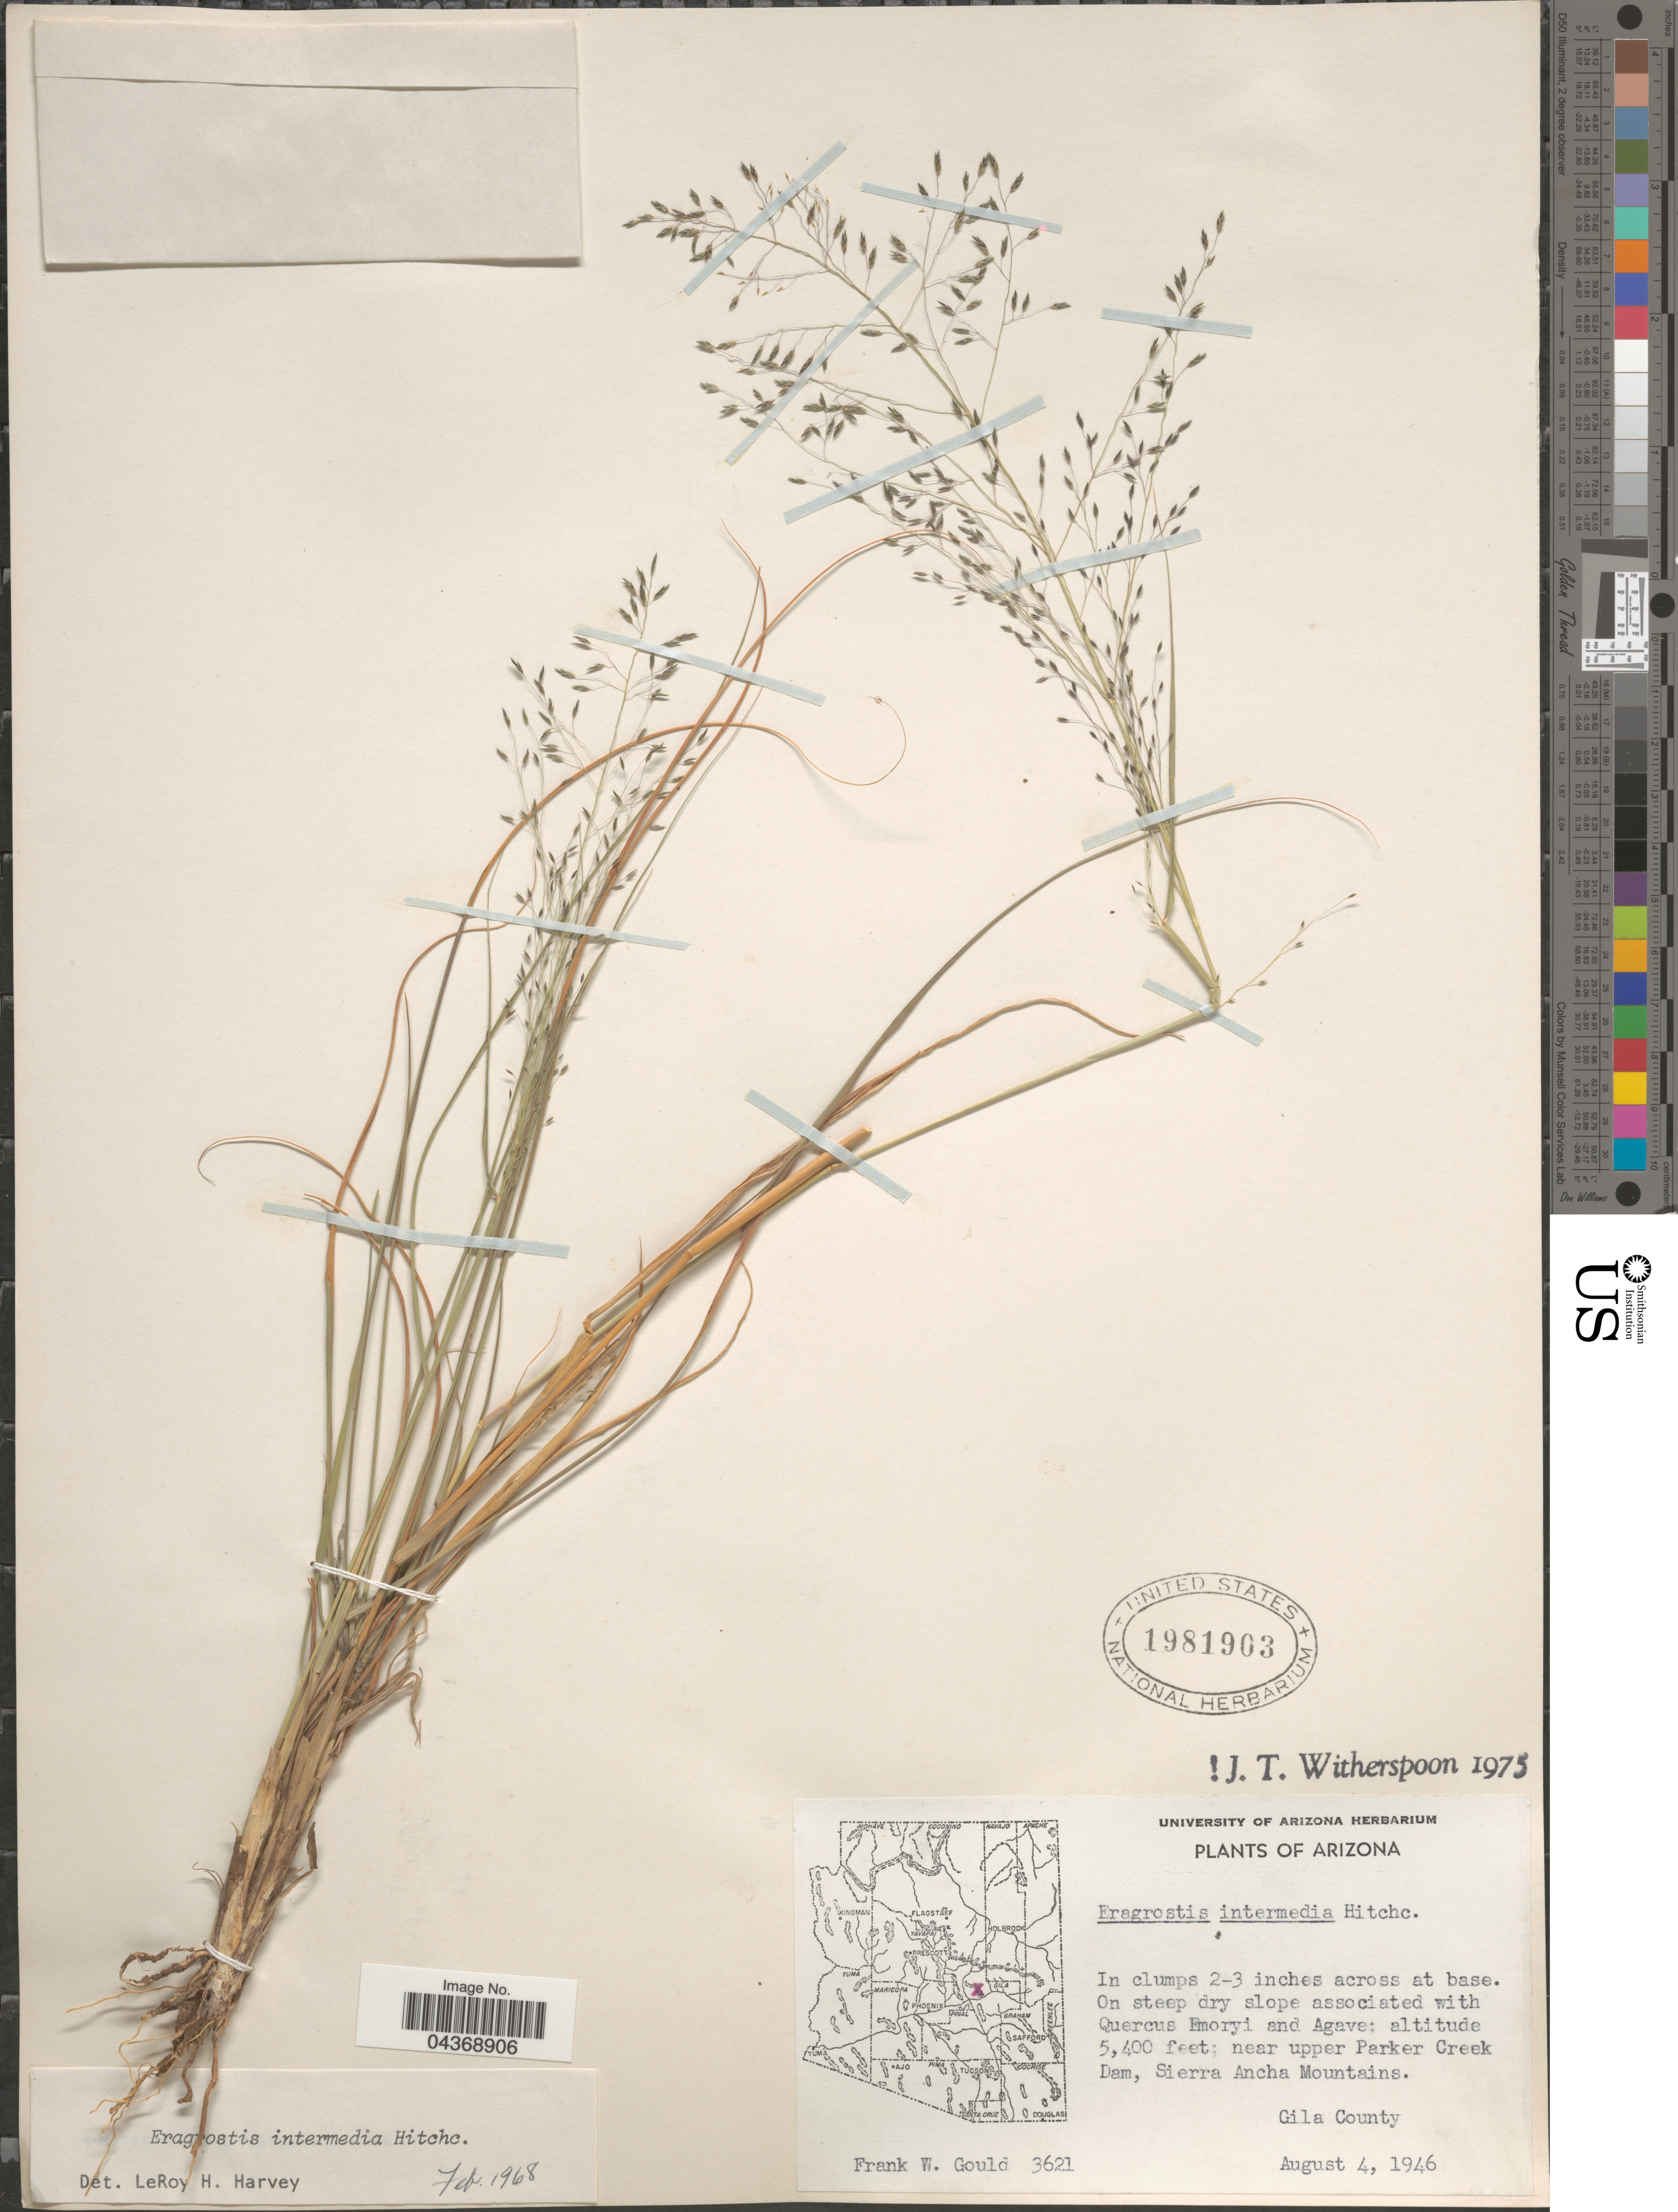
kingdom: Plantae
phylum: Tracheophyta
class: Liliopsida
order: Poales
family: Poaceae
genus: Eragrostis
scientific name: Eragrostis intermedia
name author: Hitchc.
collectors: F. W. Gould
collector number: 3621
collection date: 1946-08-04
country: United States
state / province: Arizona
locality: Near upper Parker Creek Dam, Sierra Ancha Mountains. Gila County.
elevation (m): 1646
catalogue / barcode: US 1981903